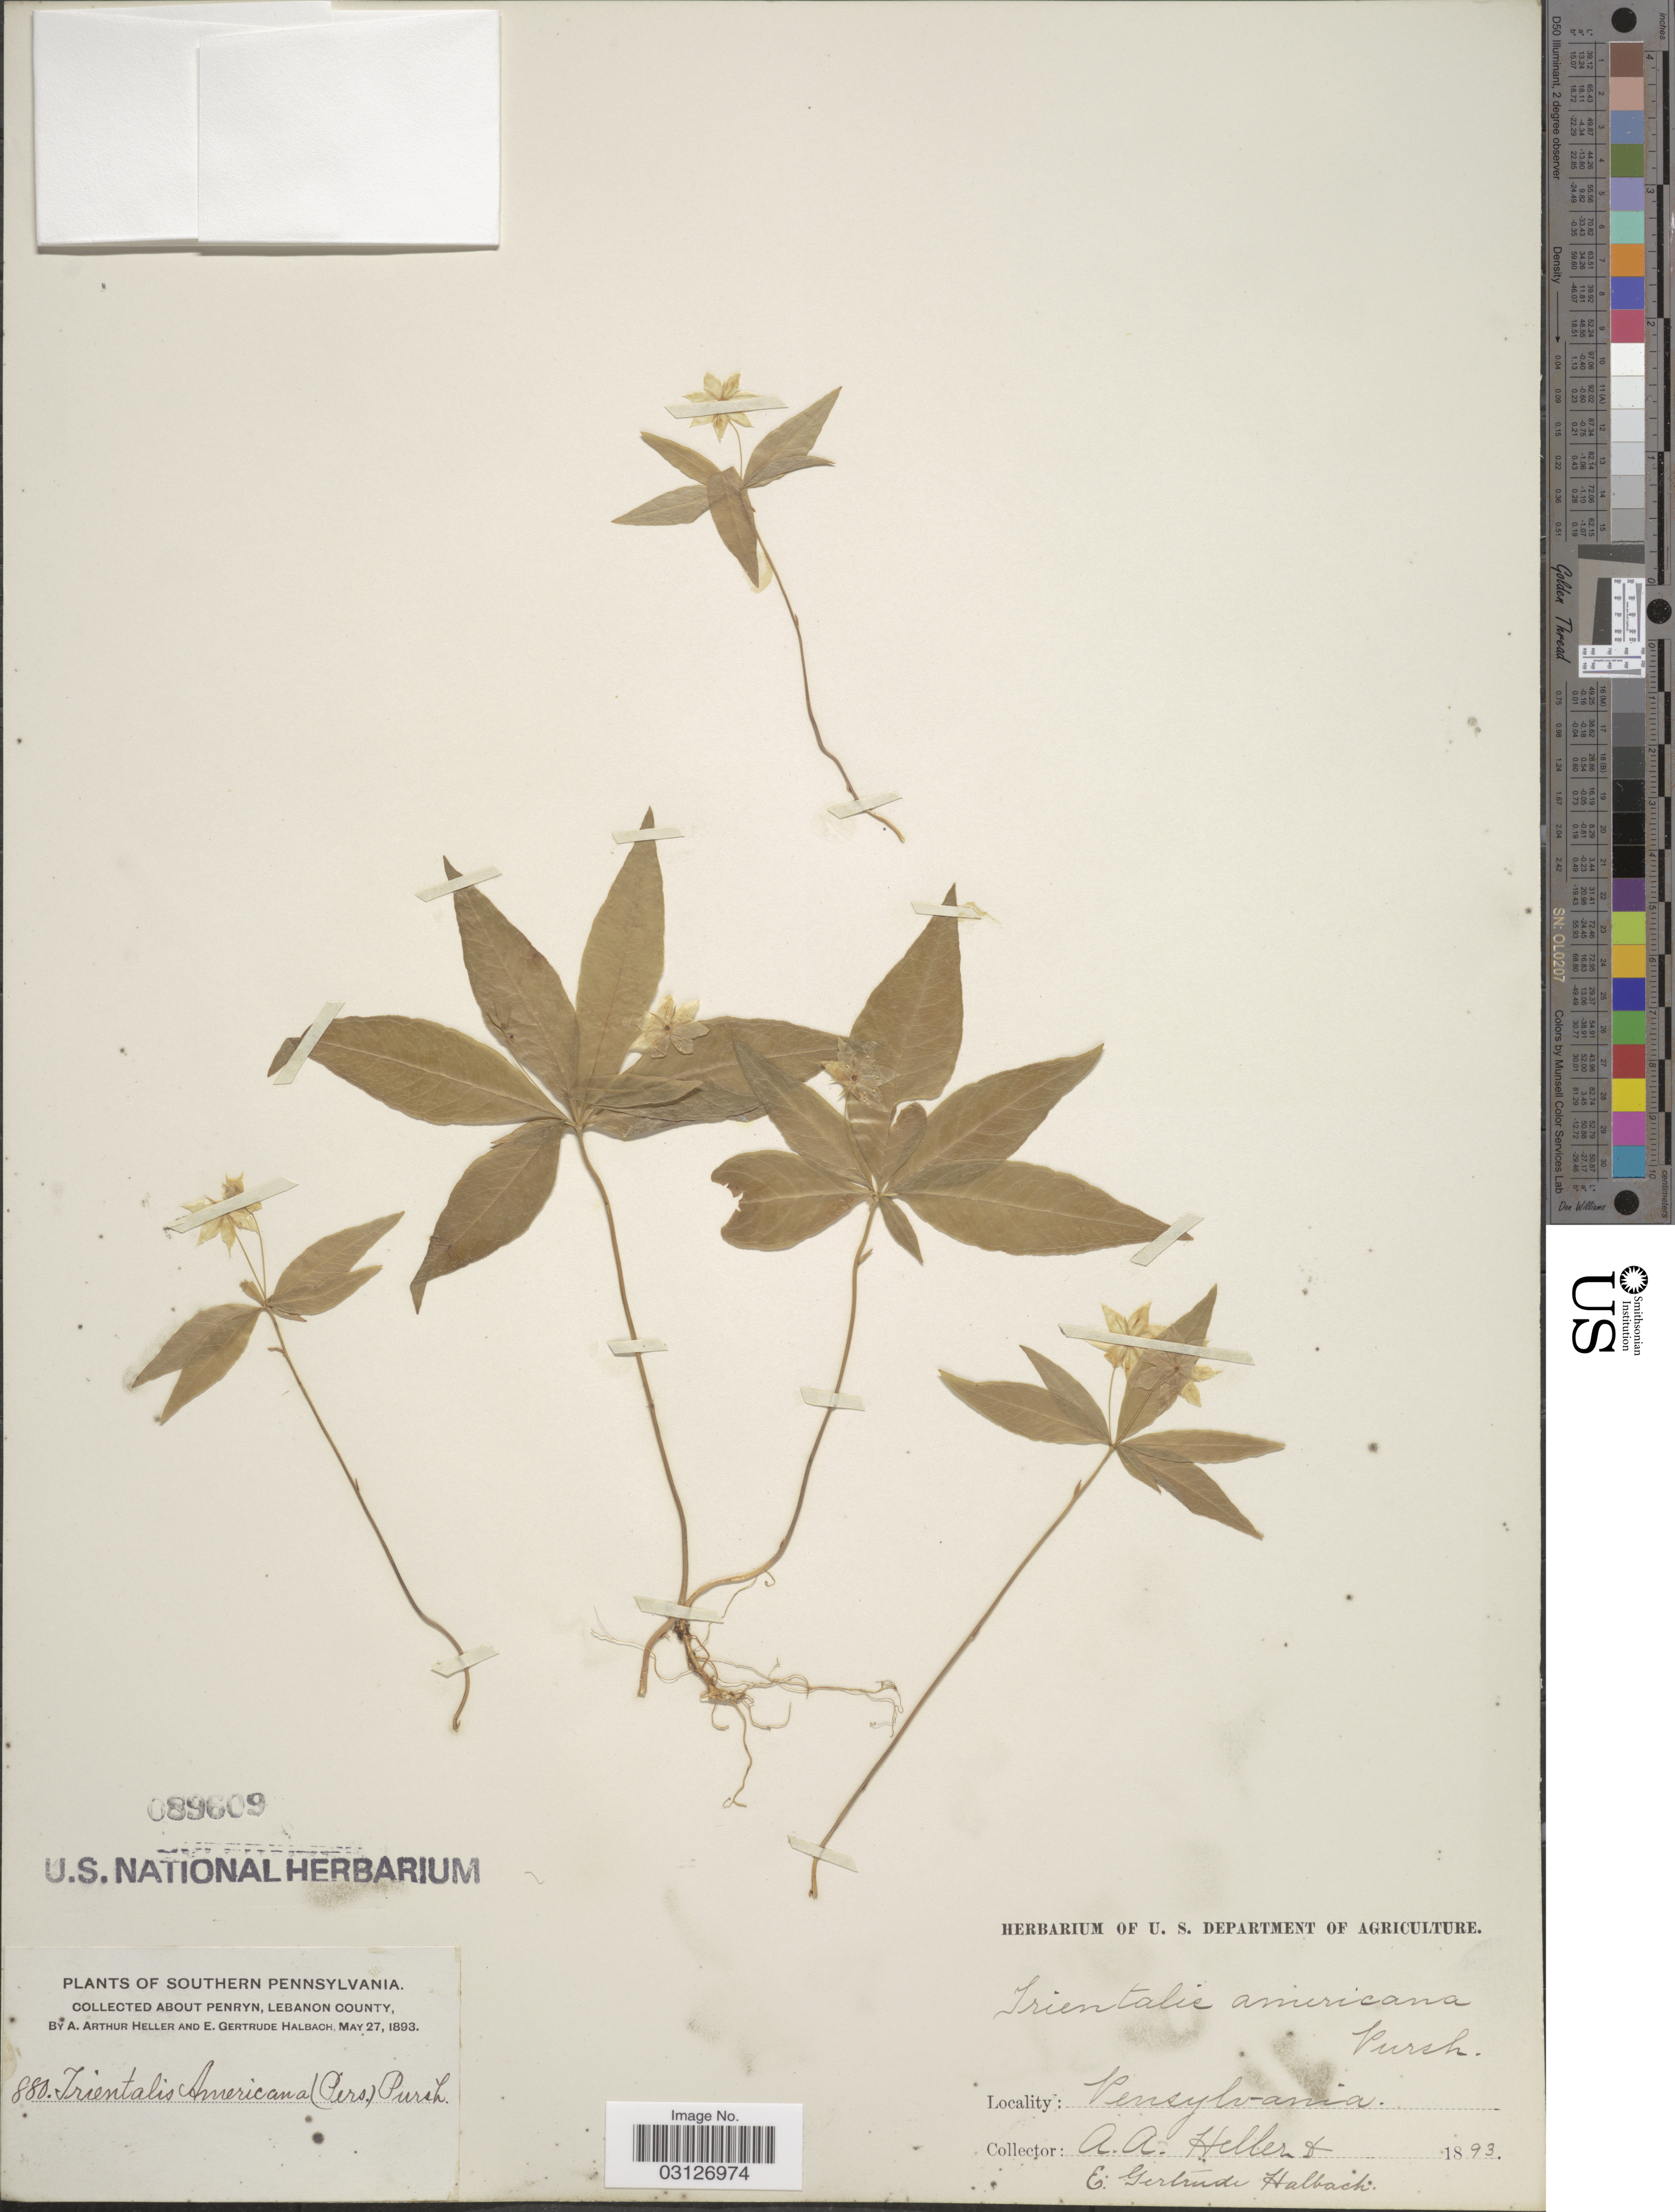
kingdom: Plantae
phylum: Tracheophyta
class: Magnoliopsida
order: Ericales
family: Primulaceae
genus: Trientalis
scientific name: Trientalis americana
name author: Pursh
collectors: A. A. Heller & E. G. Halbach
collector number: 880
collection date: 1893-05-27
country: United States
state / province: Pennsylvania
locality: Southern Pennsylvania. About Penryn, Lebanon County.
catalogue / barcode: US 89609